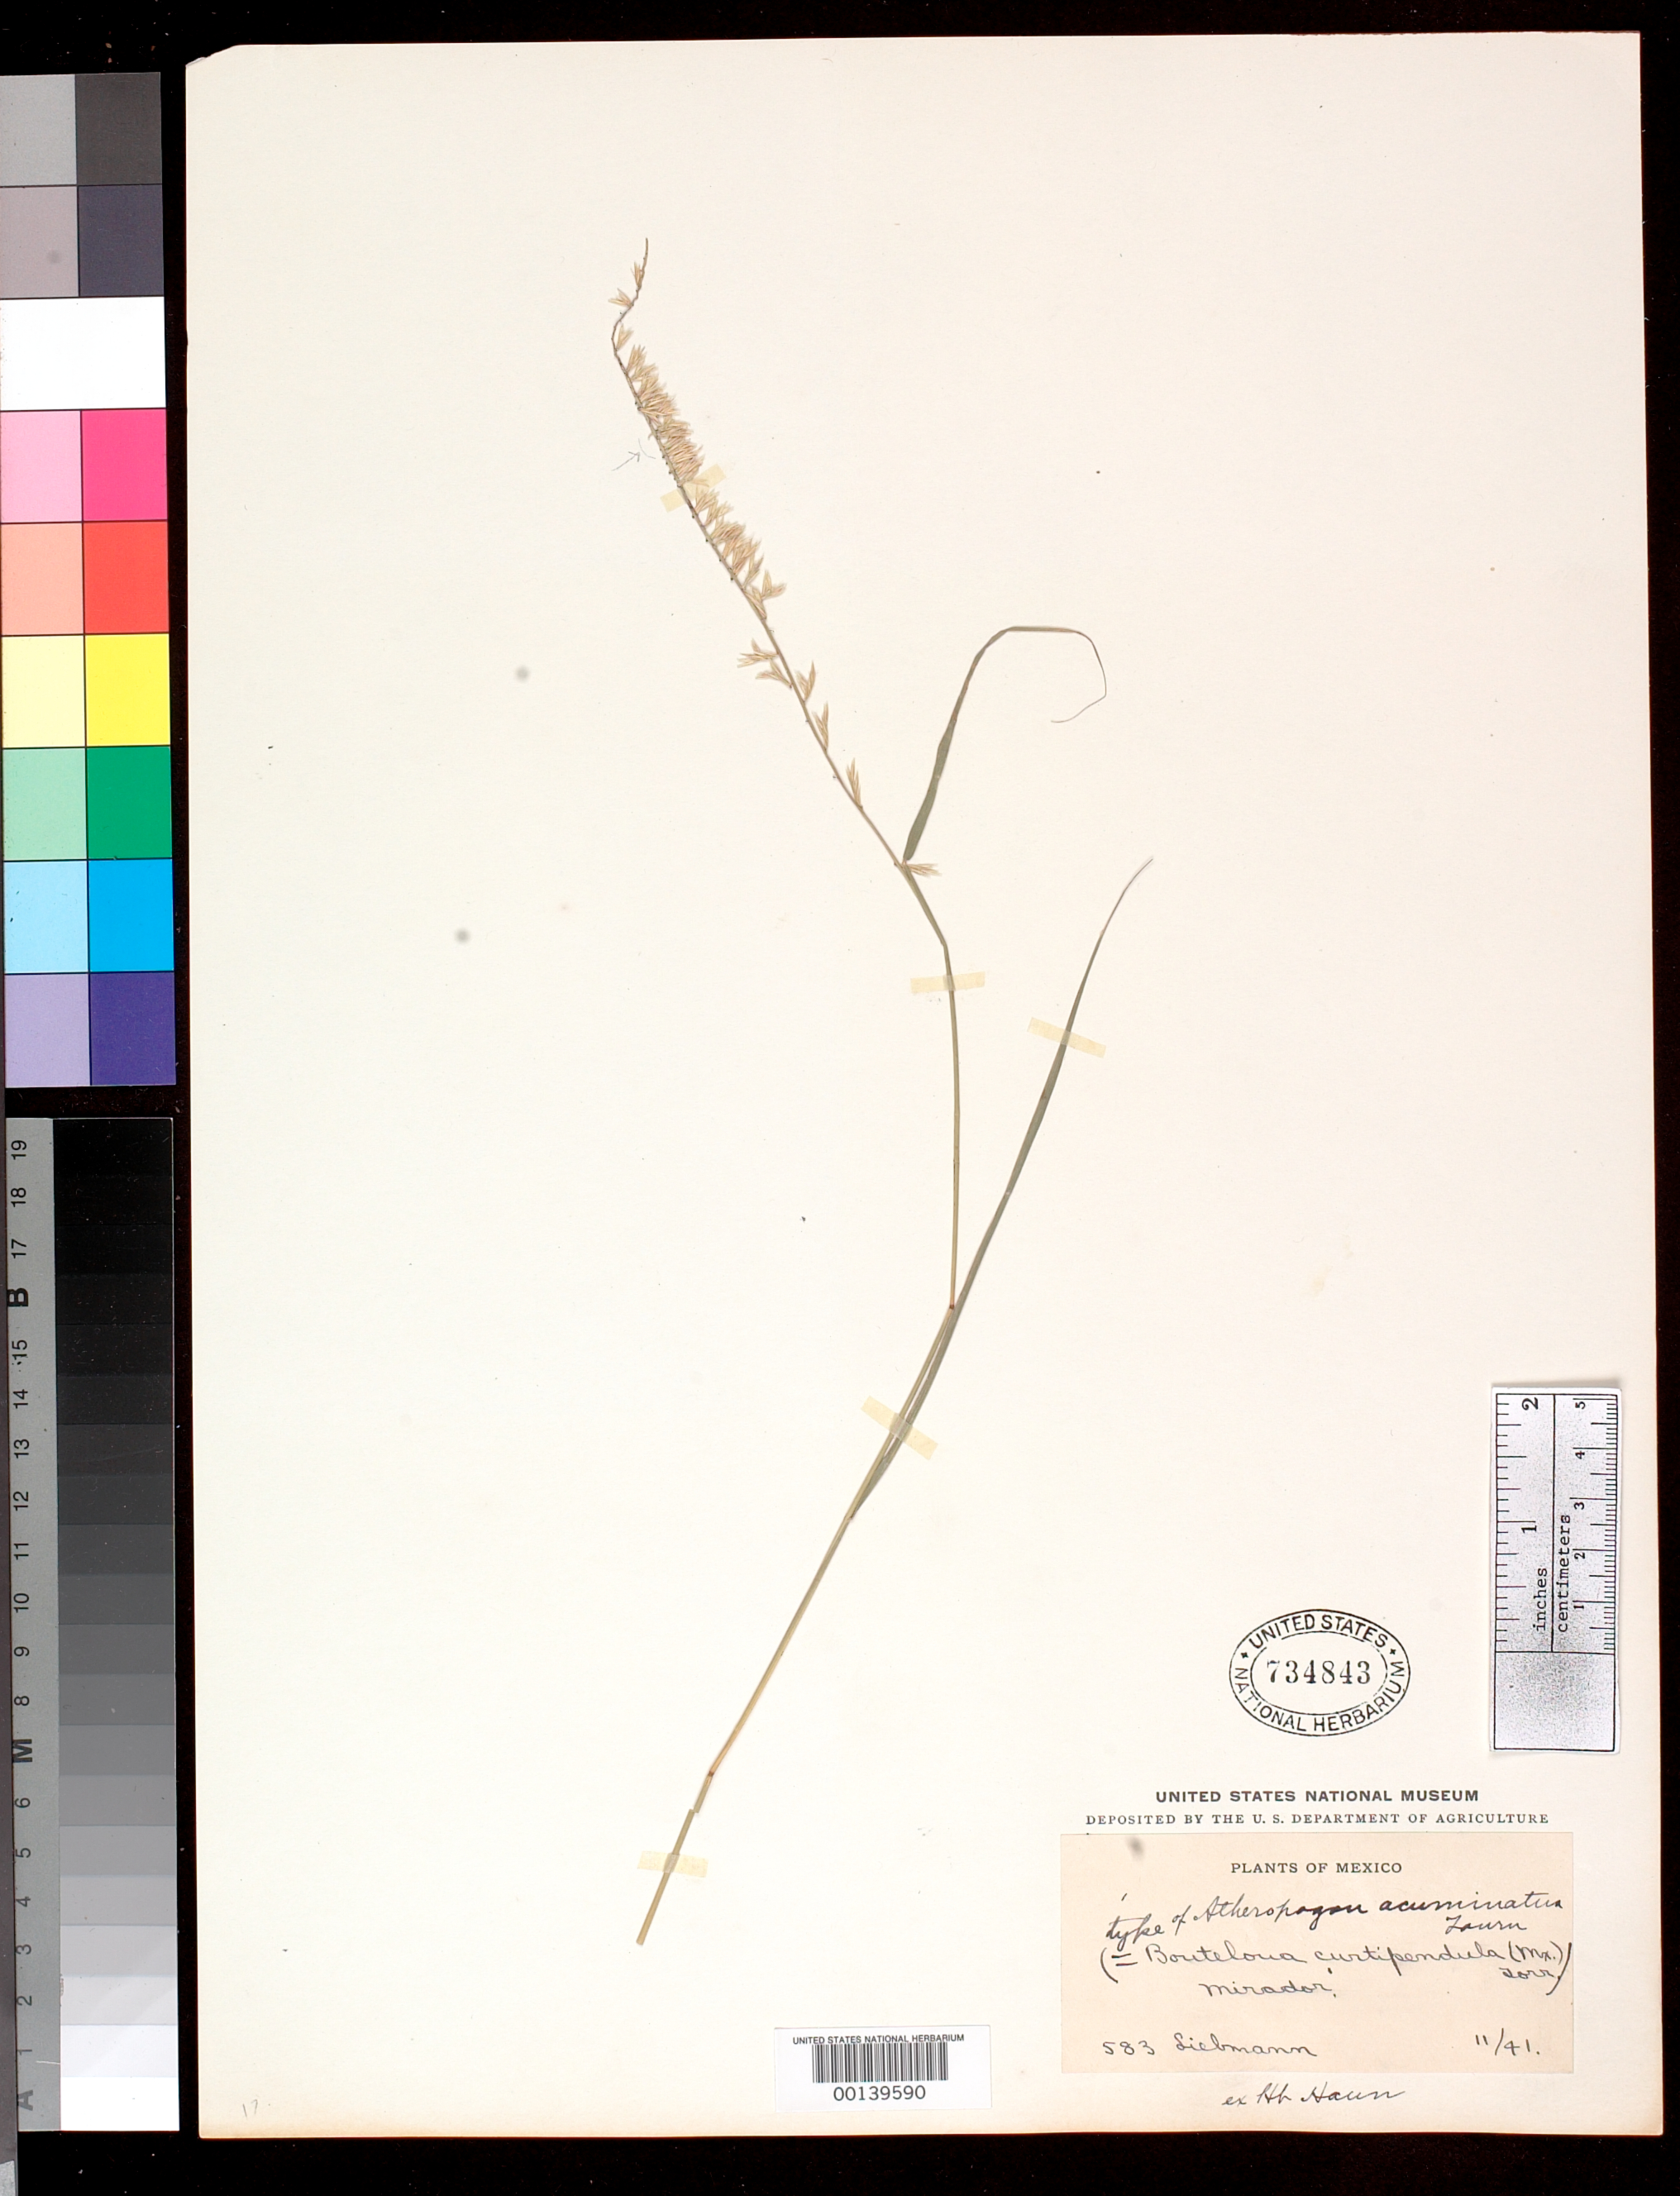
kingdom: Plantae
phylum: Tracheophyta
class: Liliopsida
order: Poales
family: Poaceae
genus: Atheropogon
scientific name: Atheropogon acuminatus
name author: E. Fourn.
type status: Syntype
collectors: F. M. Liebmann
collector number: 583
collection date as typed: Nov 1941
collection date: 1941-11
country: Mexico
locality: Mirador.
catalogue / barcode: US 734843